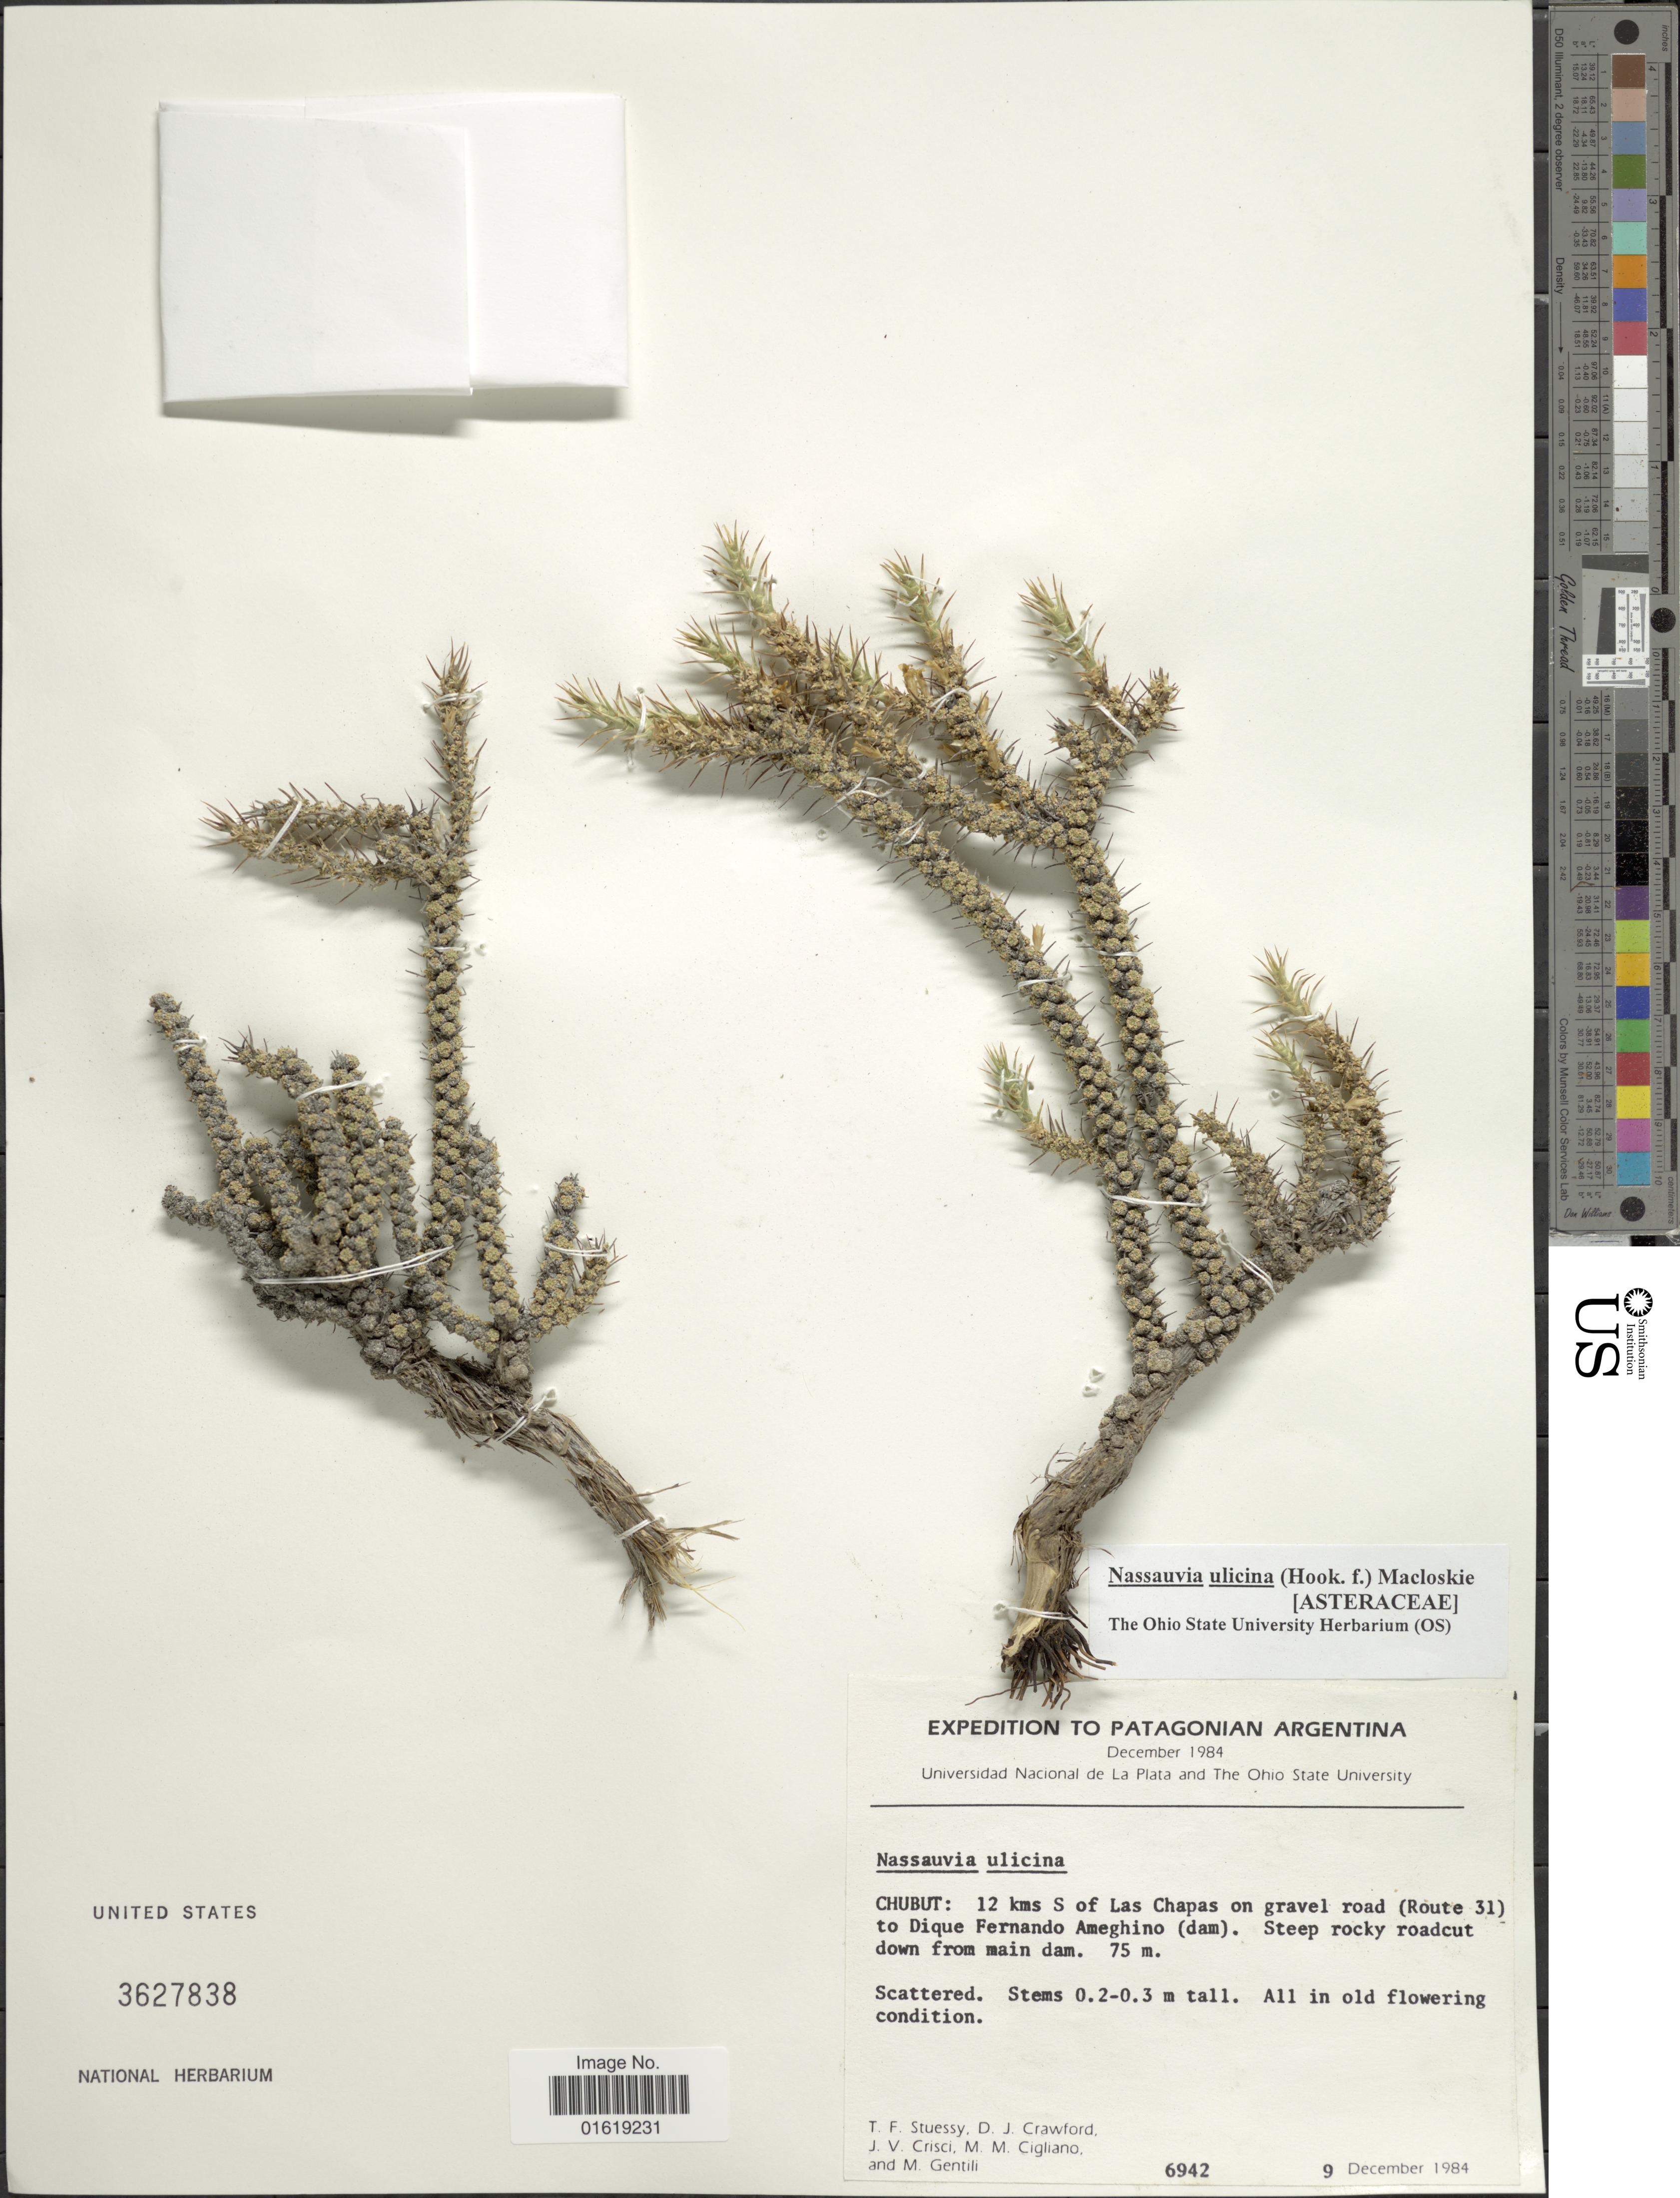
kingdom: Plantae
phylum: Tracheophyta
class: Magnoliopsida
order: Asterales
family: Asteraceae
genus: Nassauvia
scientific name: Nassauvia ulicina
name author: (Hook. f.) Macloskie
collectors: T. Stuessy, D. Crawford, J. Crisci, M. Cigliano & M. Gentili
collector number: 6942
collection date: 1984-12-09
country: Argentina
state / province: Chubut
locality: Chubut: 12 kms S of Las Chapas on gravel road (Route 31) to Dique Fernando Ameghino (dam).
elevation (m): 75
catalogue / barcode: US 3627838